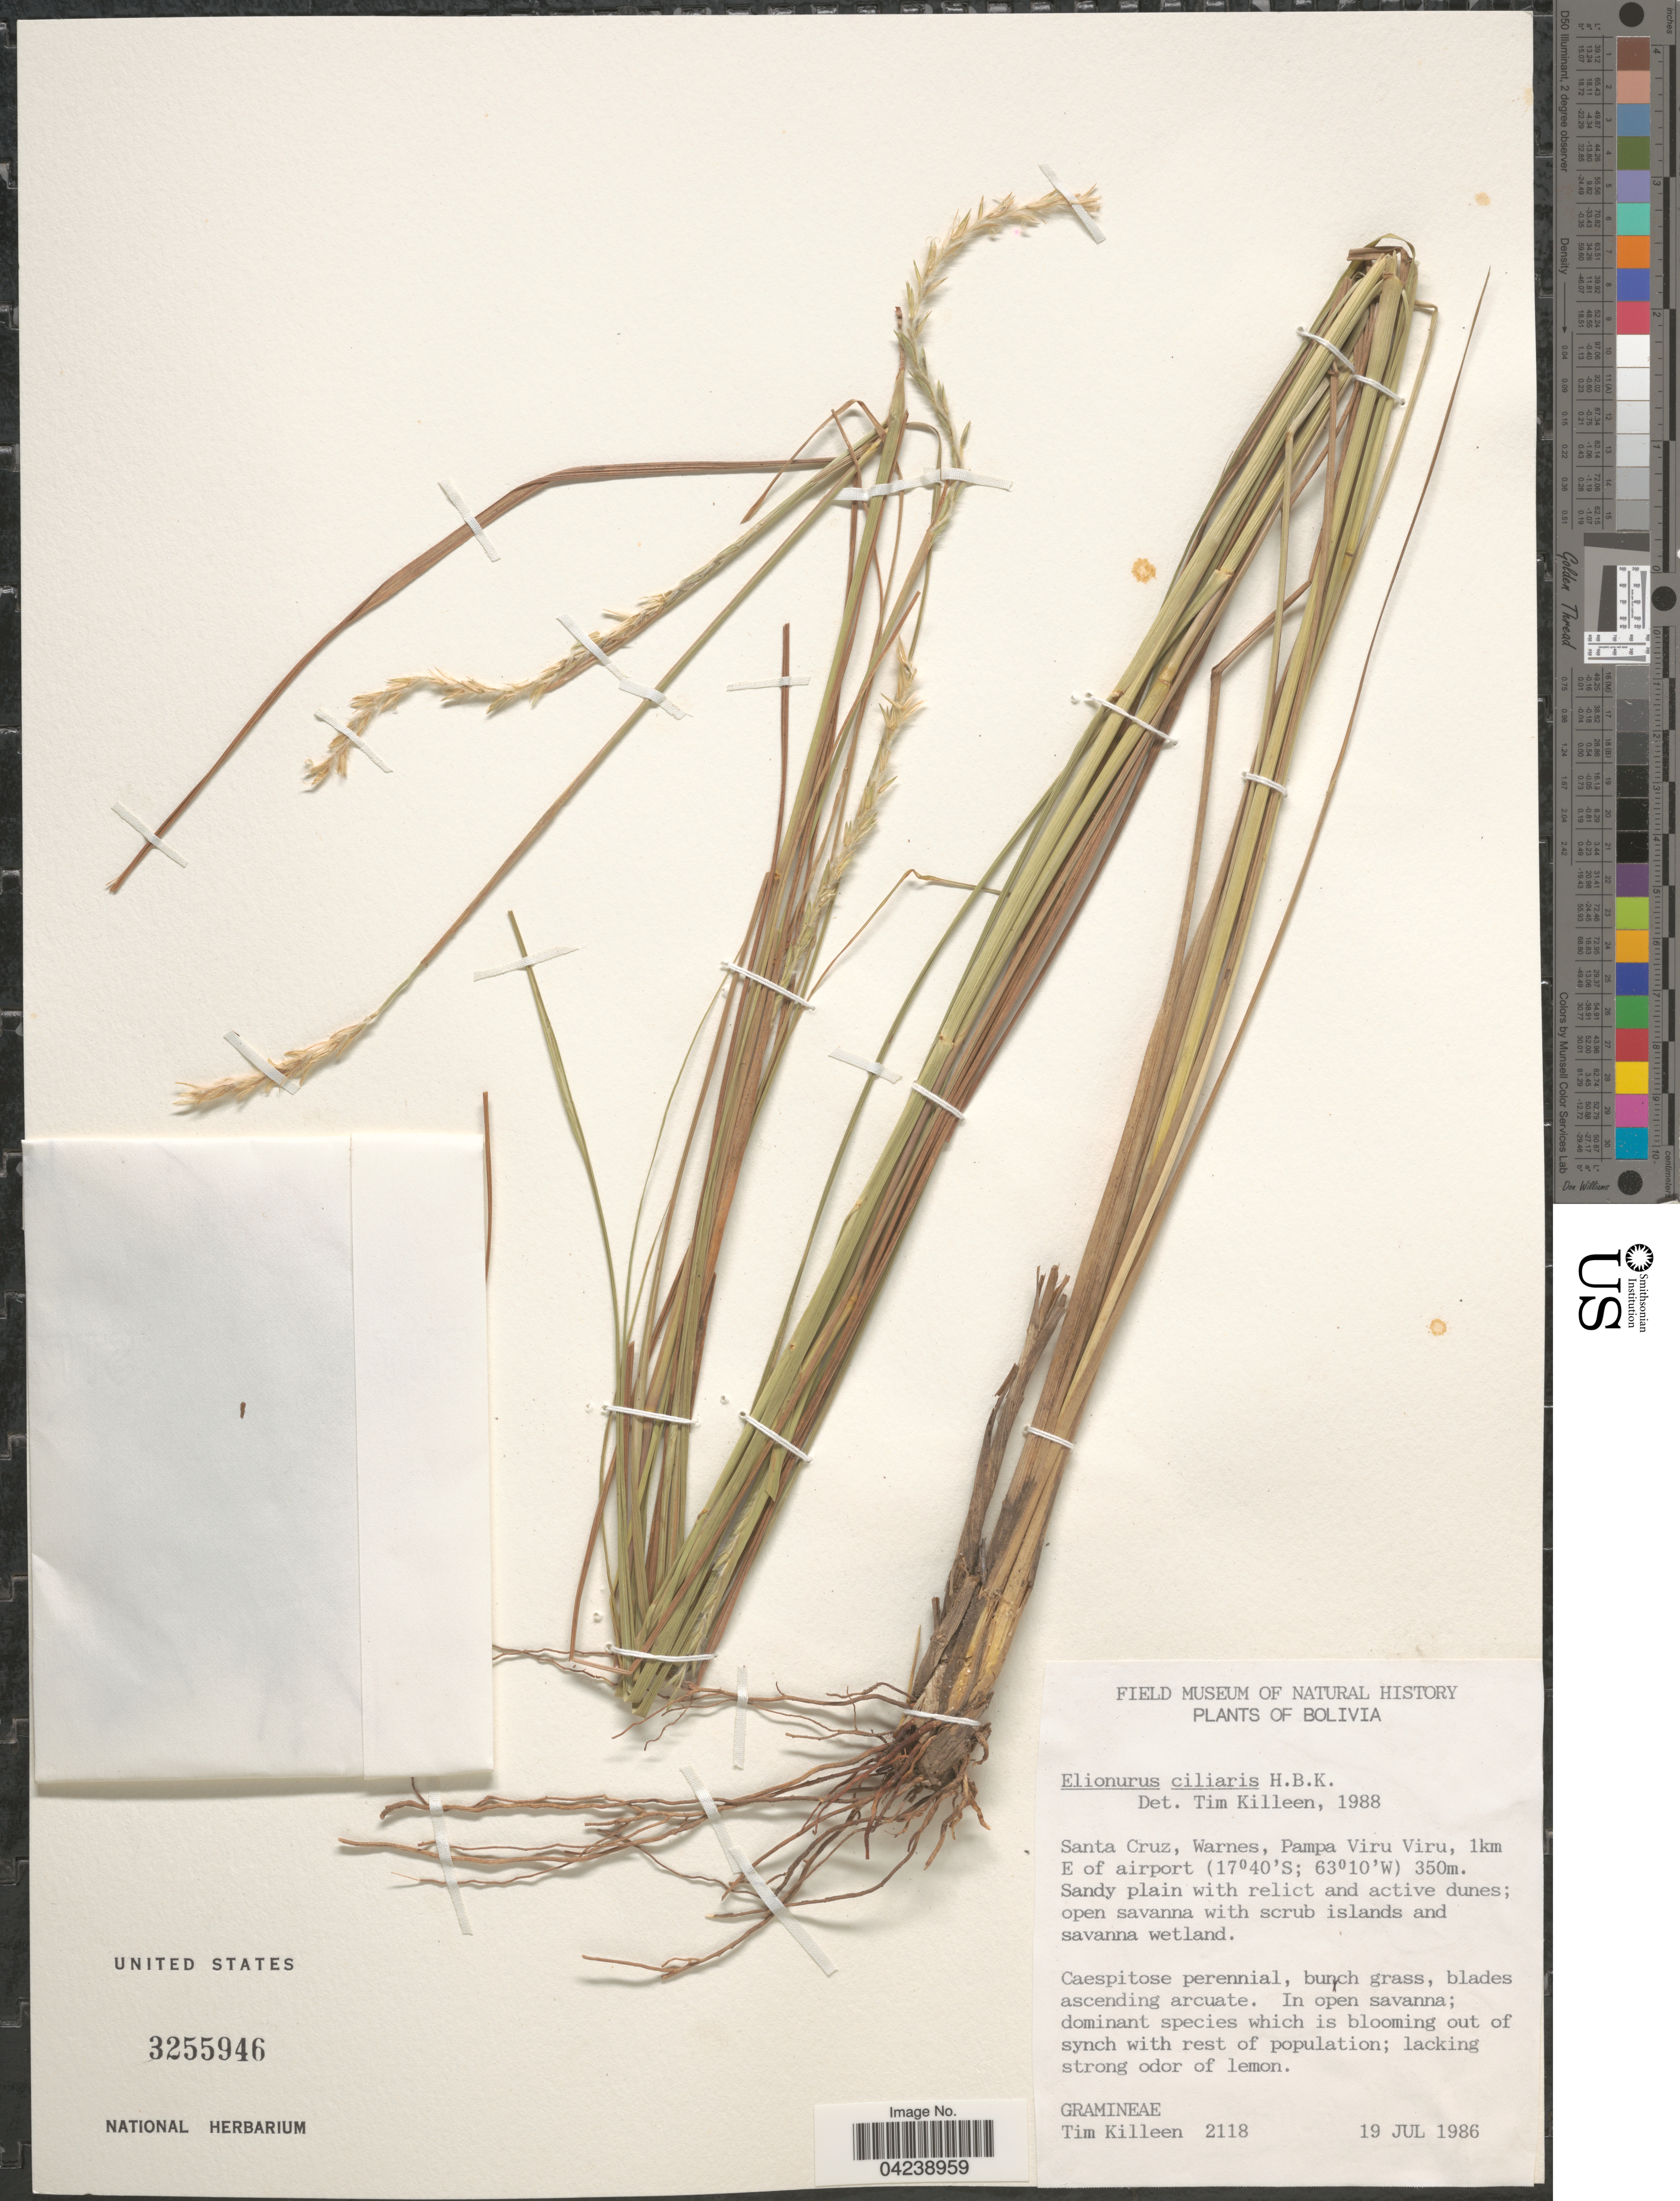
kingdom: Plantae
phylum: Tracheophyta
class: Liliopsida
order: Poales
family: Poaceae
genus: Elionurus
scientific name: Elionurus ciliaris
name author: Kunth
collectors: T. J. Killeen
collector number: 2118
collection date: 1986-07-19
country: Bolivia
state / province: Santa Cruz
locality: Warnes, Pampa Viru Viru, 1km E of airport.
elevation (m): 350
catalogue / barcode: US 3255946